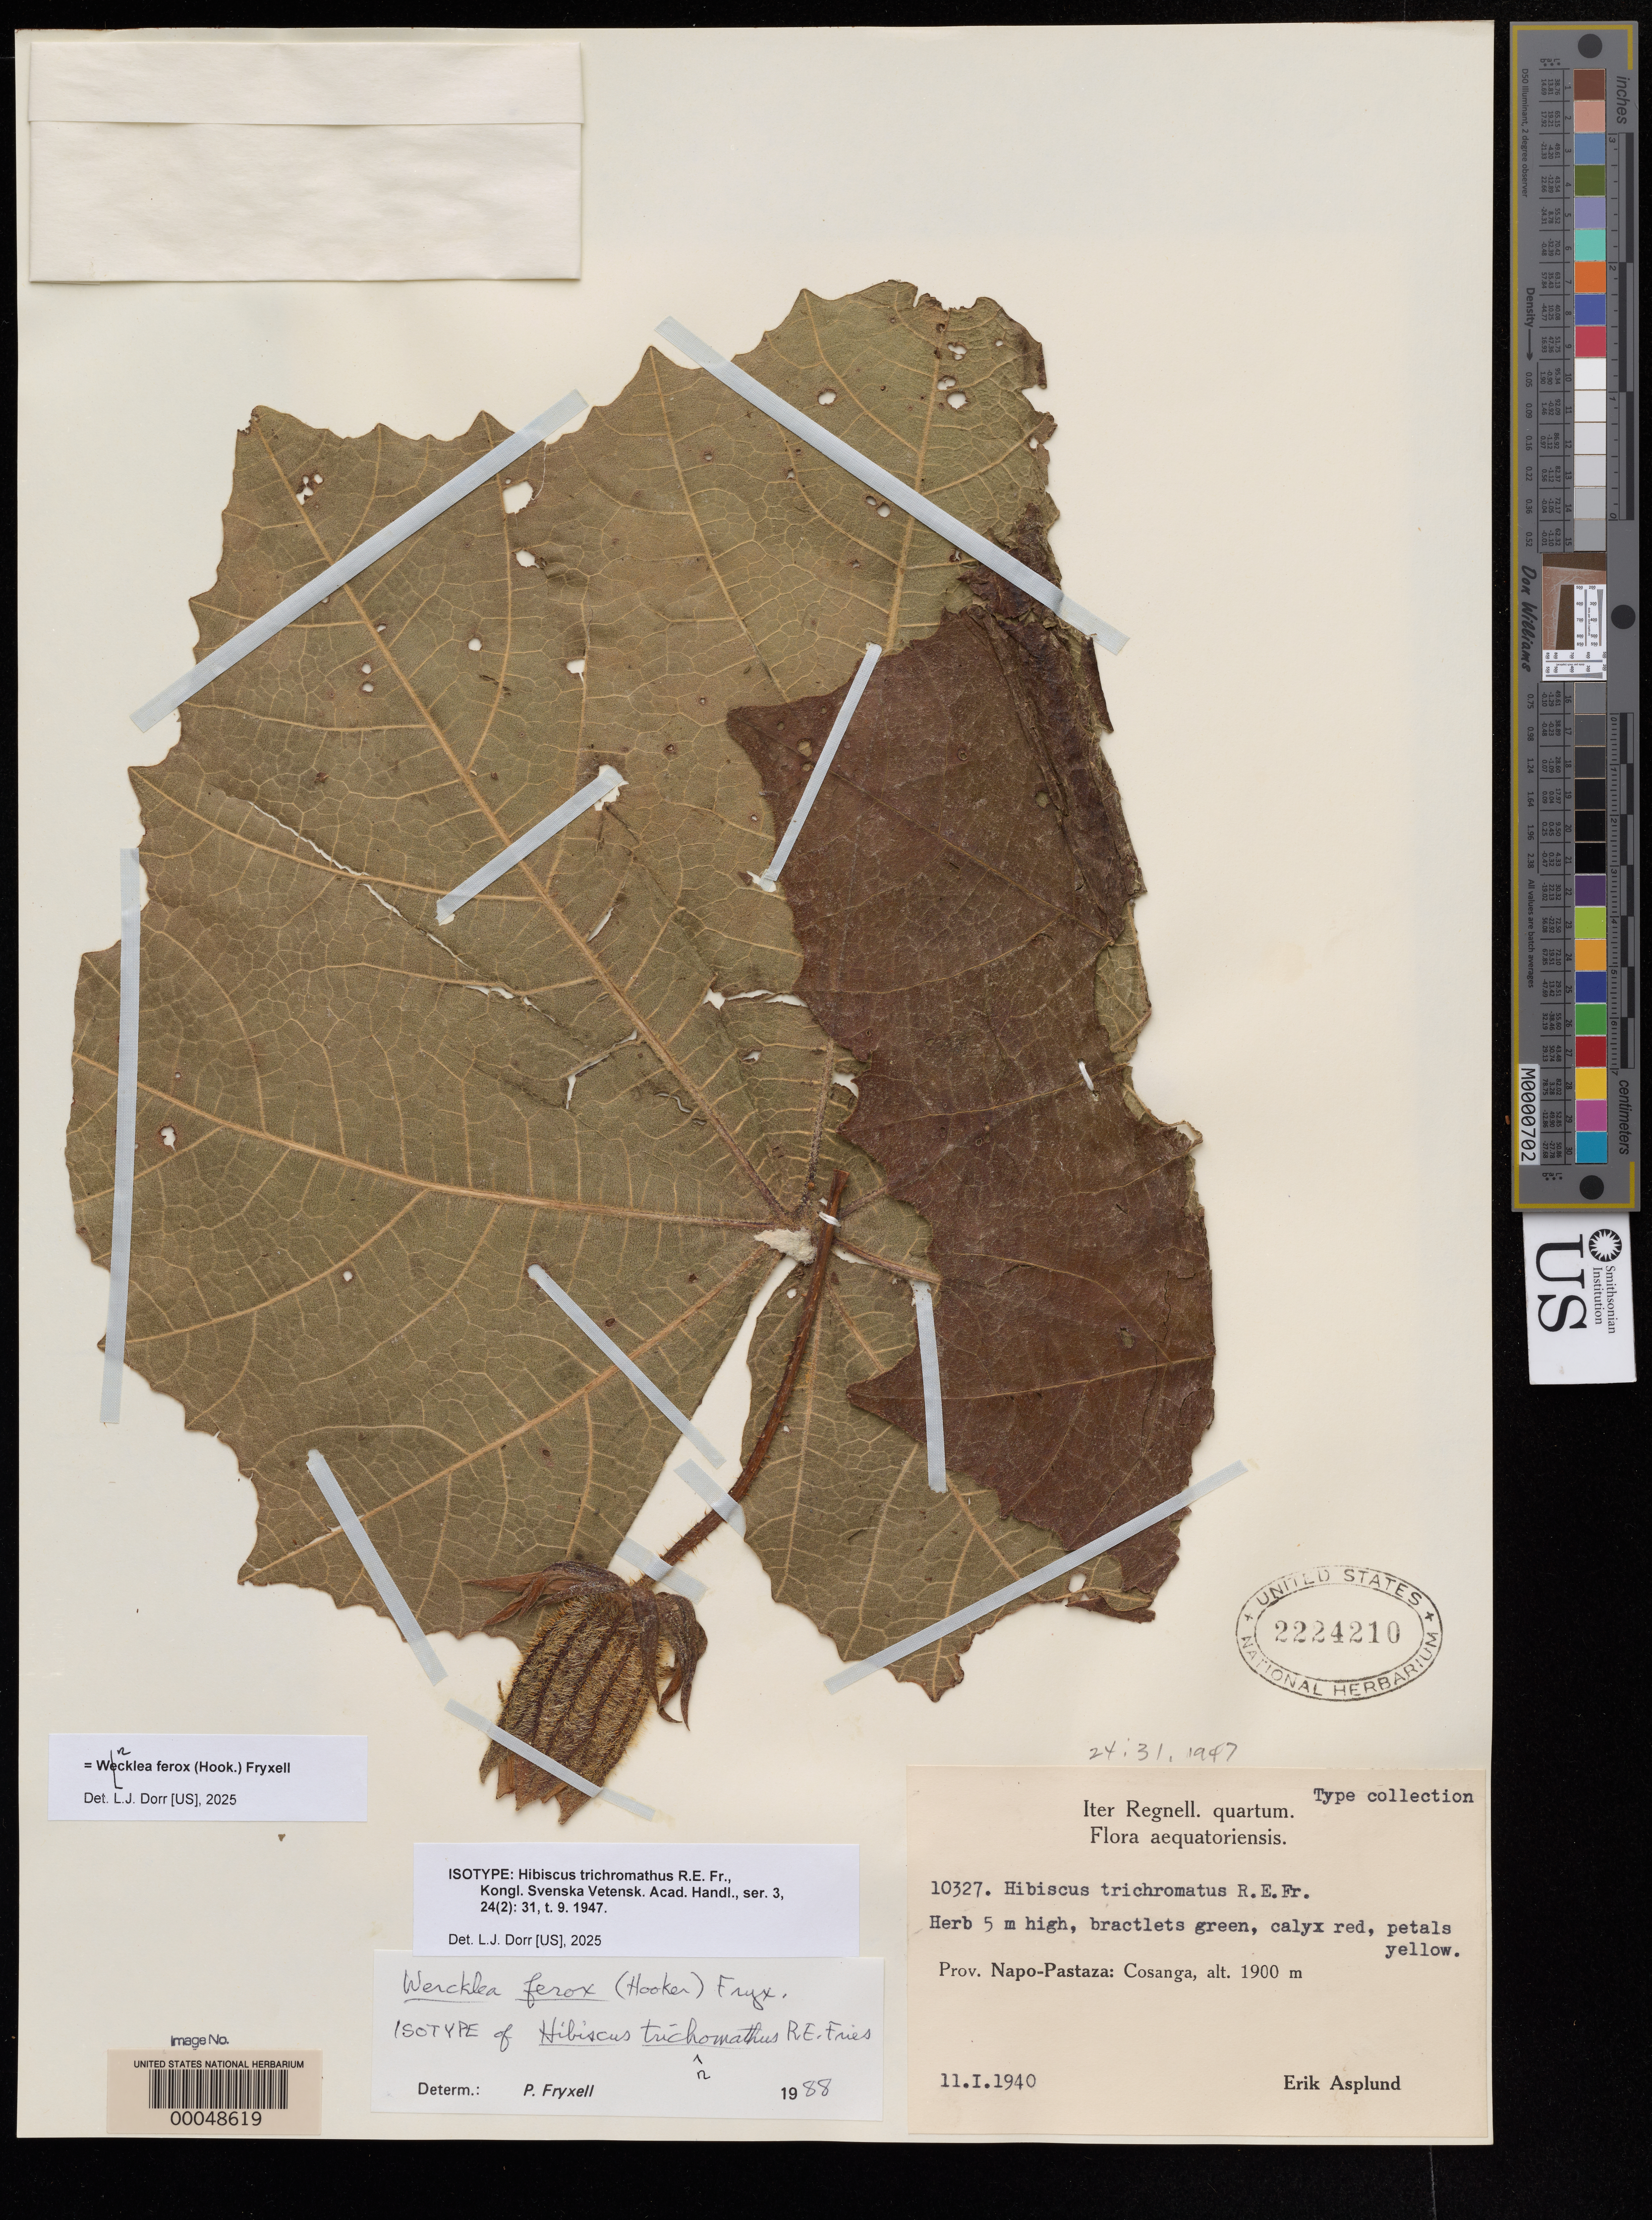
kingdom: Plantae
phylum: Tracheophyta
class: Magnoliopsida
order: Malvales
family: Malvaceae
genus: Hibiscus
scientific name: Hibiscus trichromathus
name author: R.E. Fr.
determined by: Dorr, Laurence J., Curator (BOT), Smithsonian Institution - National Museum of Natural History (UNITED STATES)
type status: Isotype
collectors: E. Asplund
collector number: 10327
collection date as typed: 11 Jan 1940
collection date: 1940-01-11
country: Ecuador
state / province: Napo / Pastaza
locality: Cosanga.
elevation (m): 1900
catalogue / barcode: US 2224210